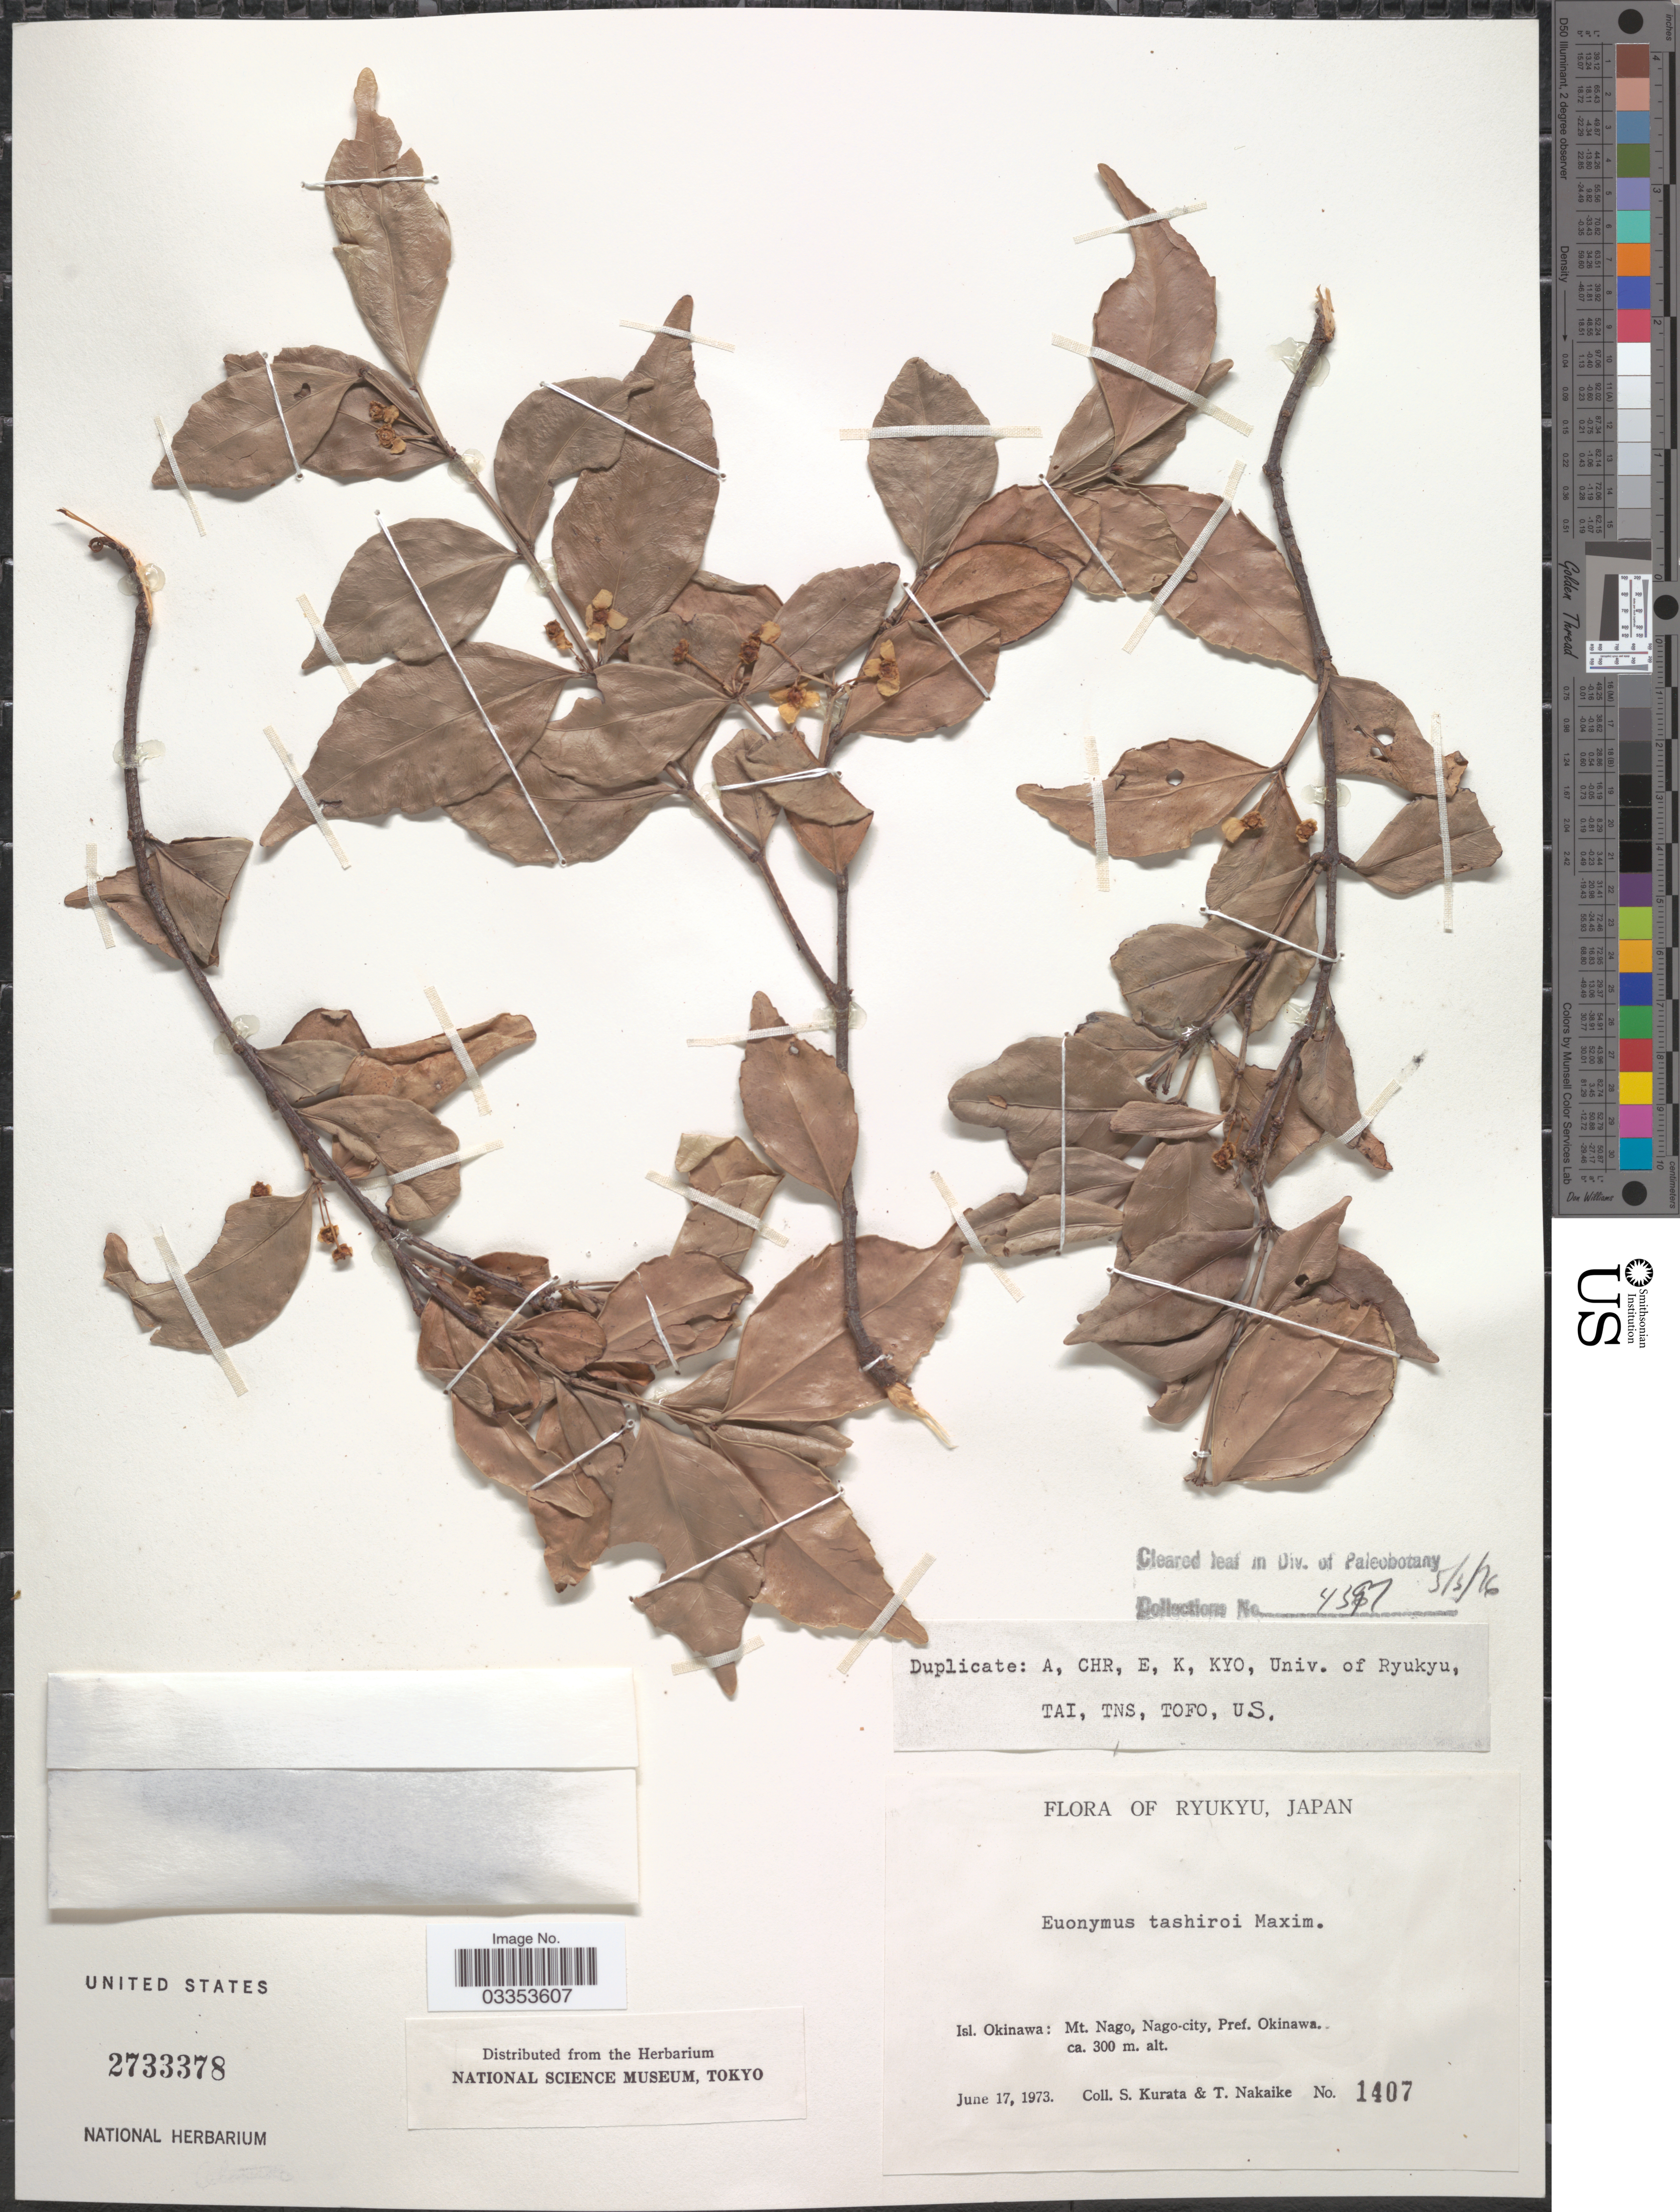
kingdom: Plantae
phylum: Tracheophyta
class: Magnoliopsida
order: Celastrales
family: Celastraceae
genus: Euonymus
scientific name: Euonymus tashiroi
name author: Maxim.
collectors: Sa. Kurata & T. Nakaike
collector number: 1407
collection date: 1973-06-17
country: Japan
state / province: Okinawa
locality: Ryukyu. Isl. Okinawa: Mt. Nago, Nago-city, Pref. Okinawa.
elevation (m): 300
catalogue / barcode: US 2733378